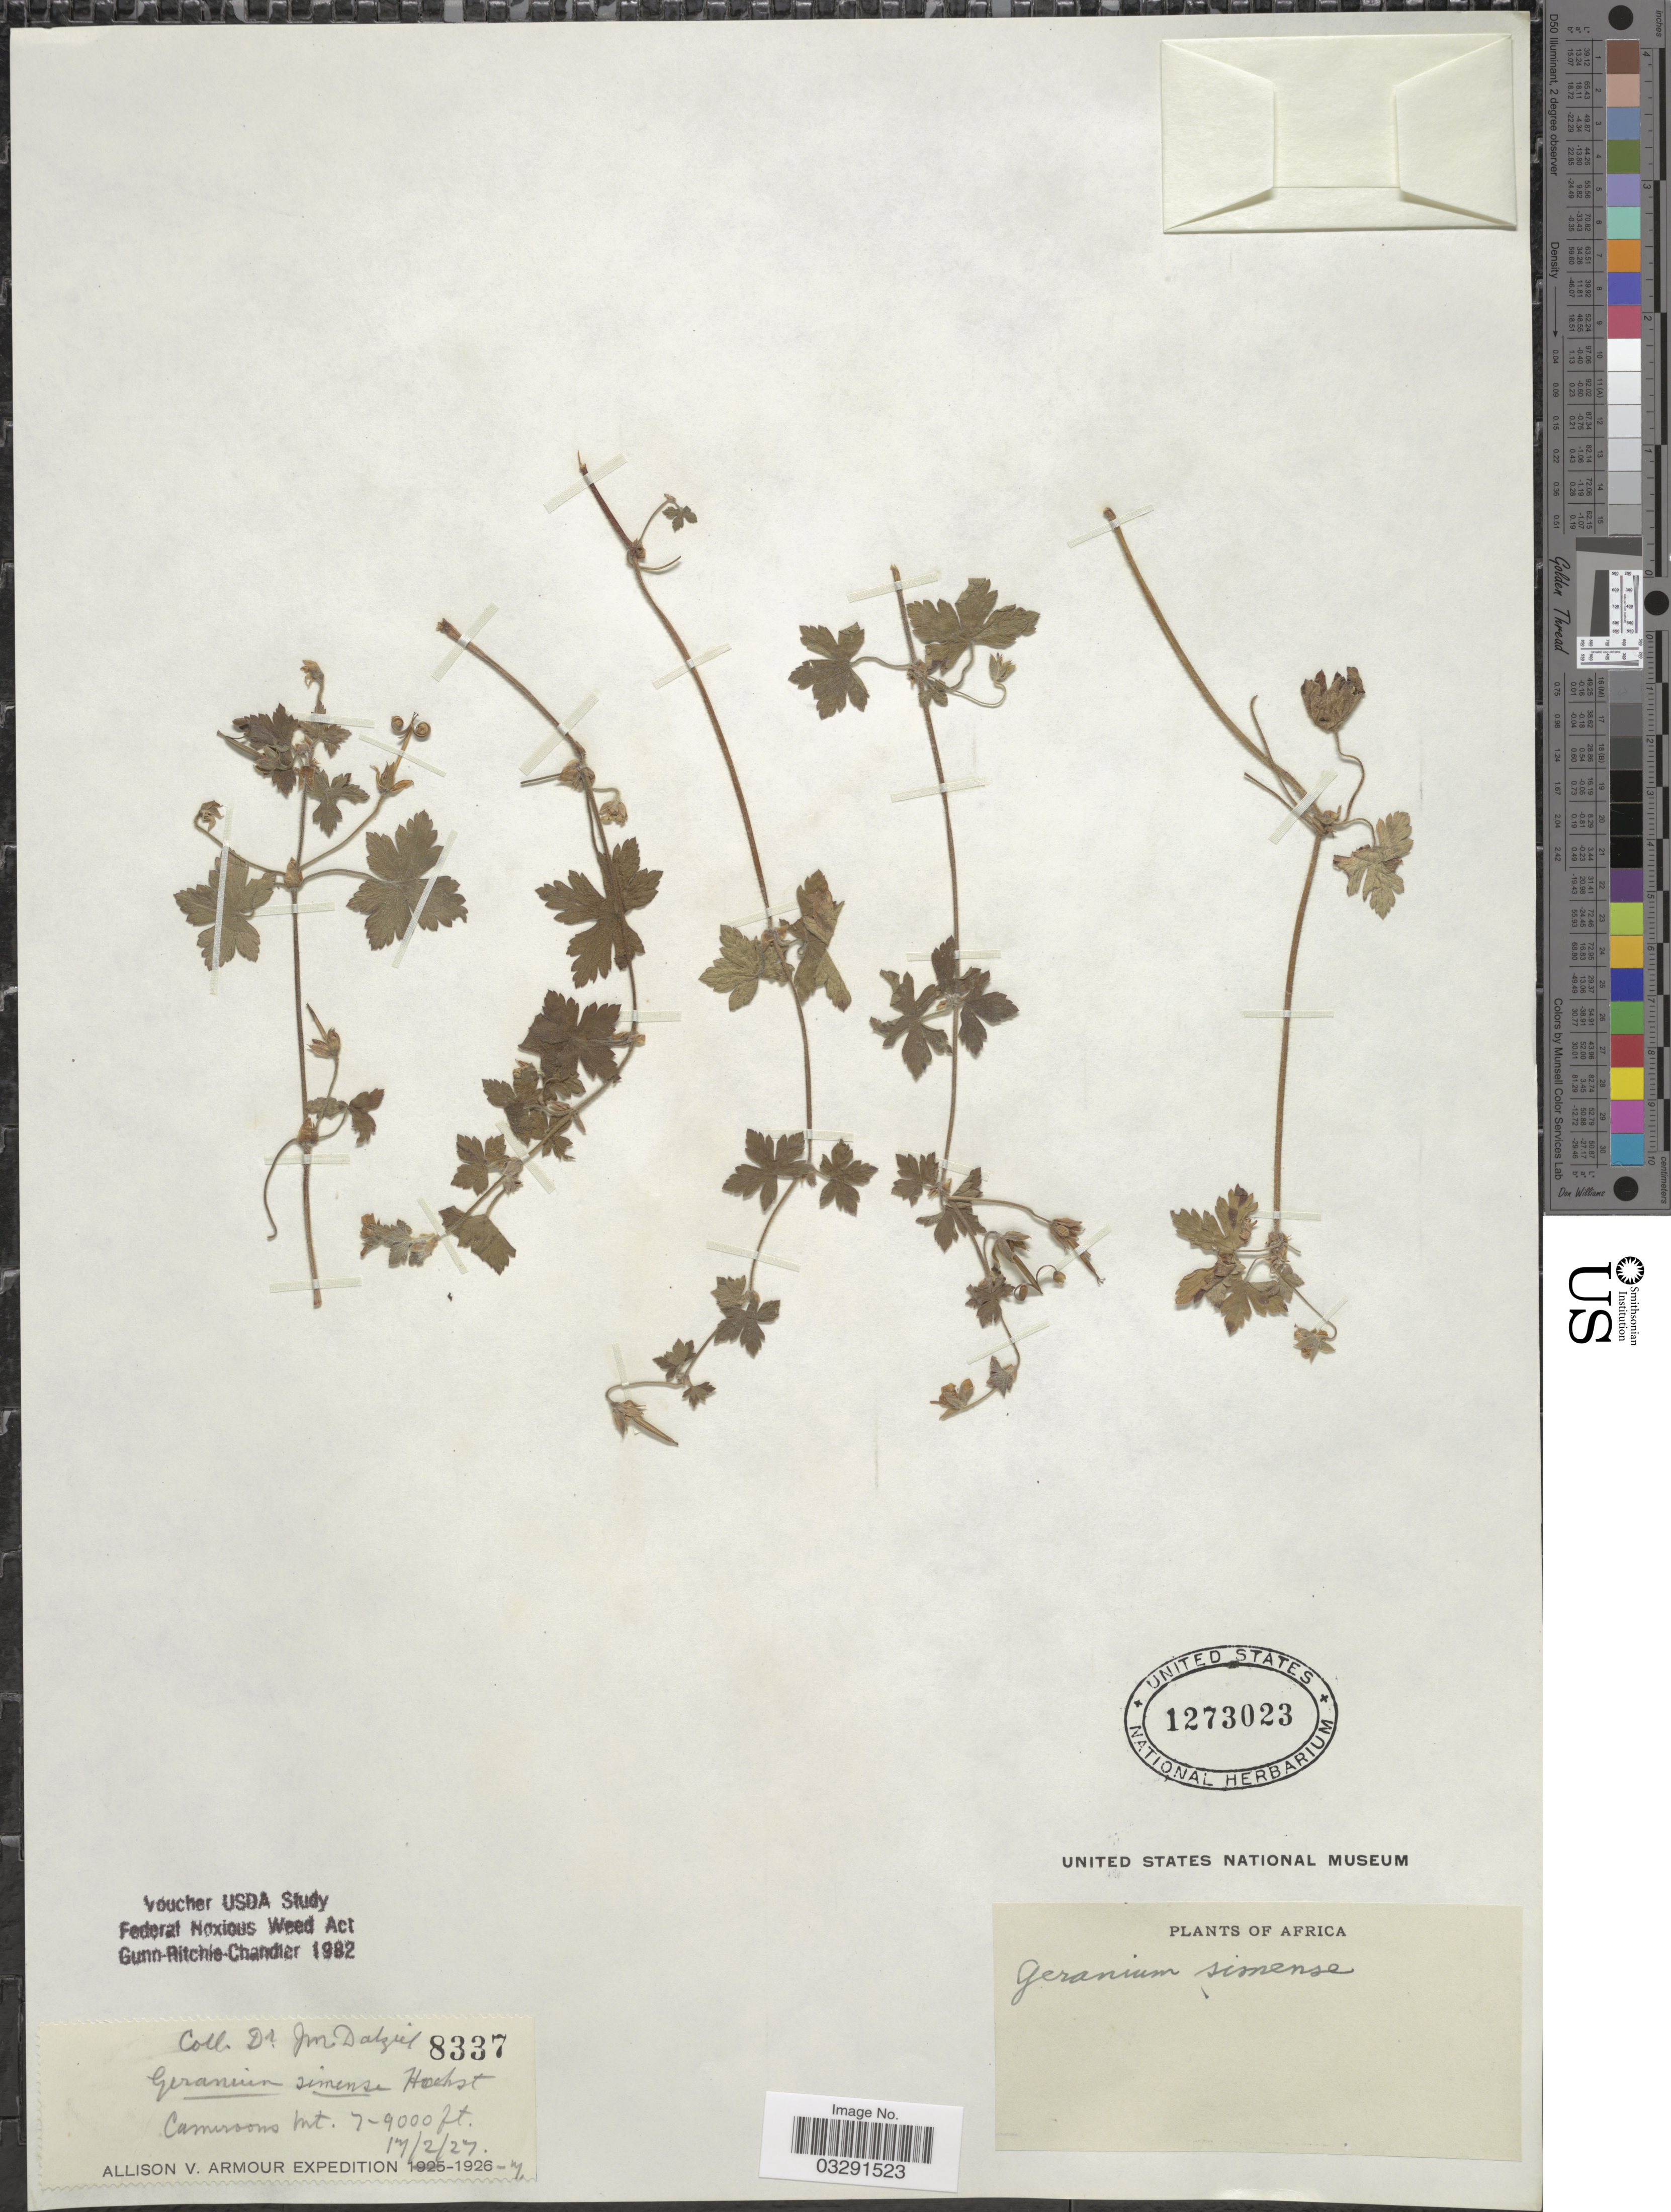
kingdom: Plantae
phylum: Tracheophyta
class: Magnoliopsida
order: Geraniales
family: Geraniaceae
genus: Geranium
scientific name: Geranium arabicum subsp. arabicum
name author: Forssk.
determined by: Aedo, C.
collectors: J. Dalziel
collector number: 8337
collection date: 1927-02-17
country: Cameroon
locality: Africa. Cameroons Mt.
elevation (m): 2134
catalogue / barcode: US 1273023